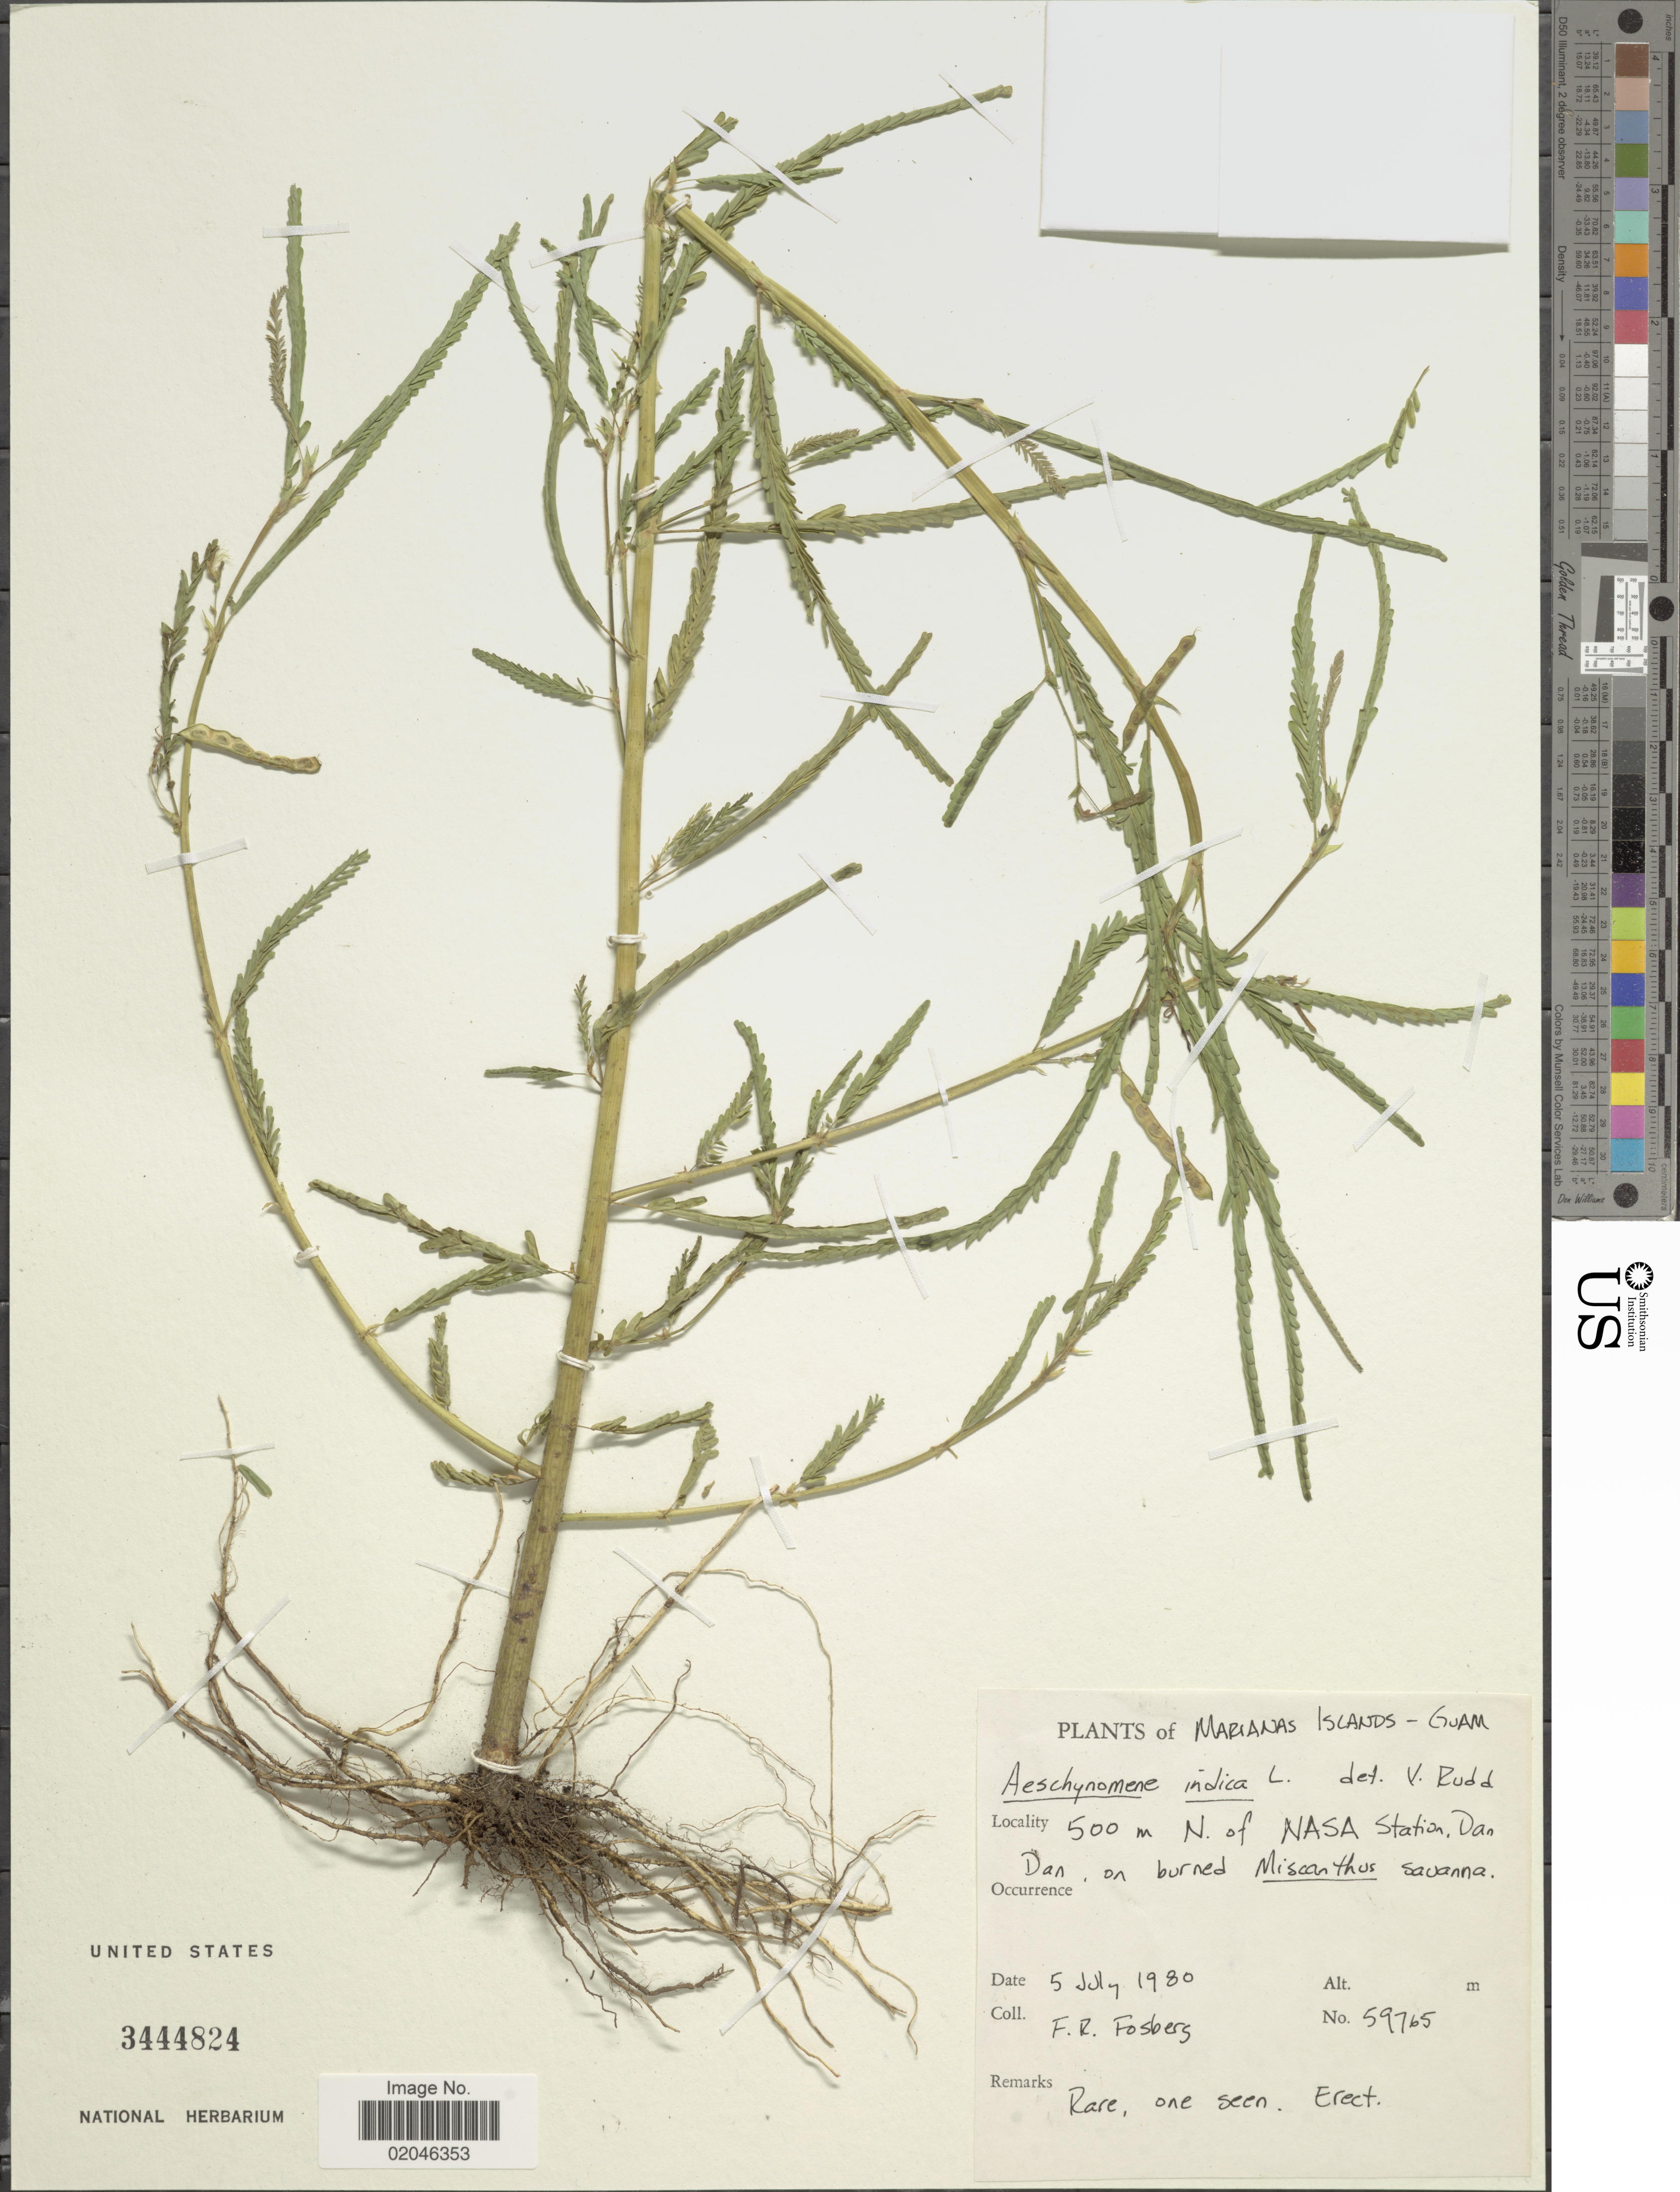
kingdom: Plantae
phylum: Tracheophyta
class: Magnoliopsida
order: Fabales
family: Fabaceae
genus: Aeschynomene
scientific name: Aeschynomene indica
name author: L.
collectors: F. R. Fosberg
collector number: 59765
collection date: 1980-07-05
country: Guam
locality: Marianas Islands. 500 m N. of Nasa Station, Dan Dan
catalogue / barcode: US 3444824